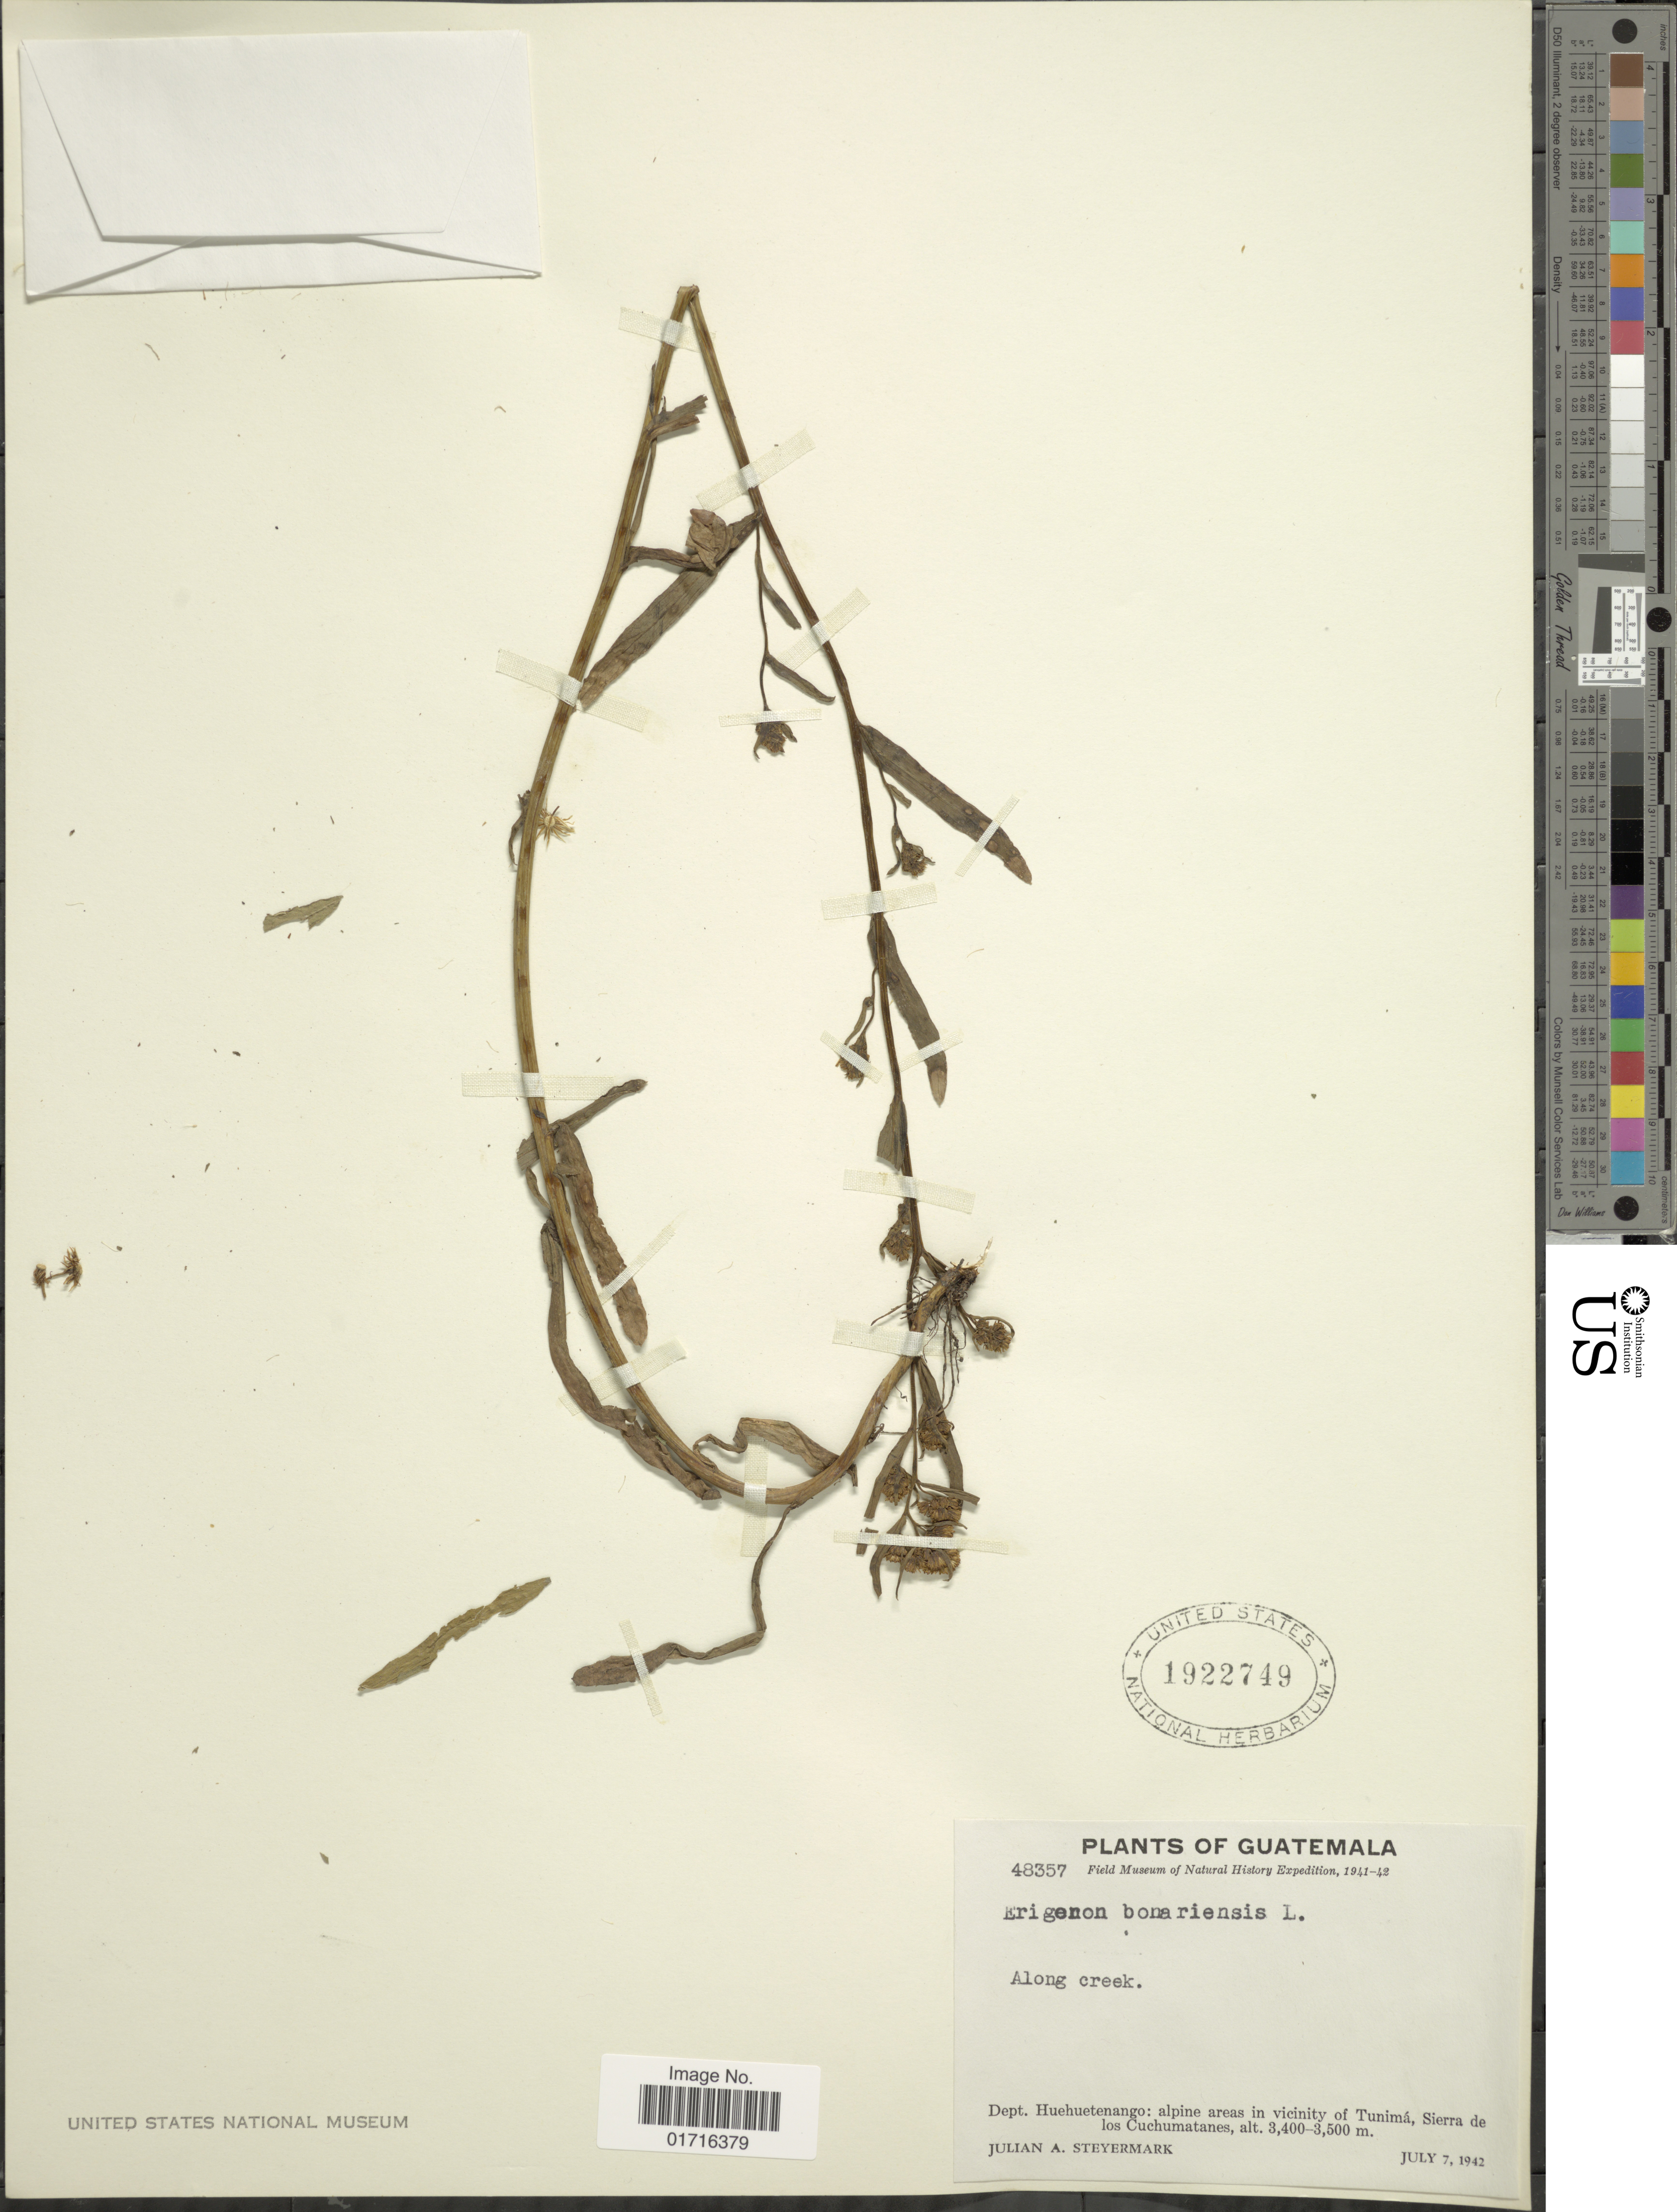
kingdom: Plantae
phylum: Tracheophyta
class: Magnoliopsida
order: Asterales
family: Asteraceae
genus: Conyza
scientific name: Conyza bonariensis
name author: (L.) Cronq.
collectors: J. Steyermark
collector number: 48357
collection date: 1942-07-07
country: Guatemala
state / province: Huehuetenango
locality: Alpine areas in vicinity of Tunima, Sierra de los Cuchumatanes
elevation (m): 3400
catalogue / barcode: US 1922749